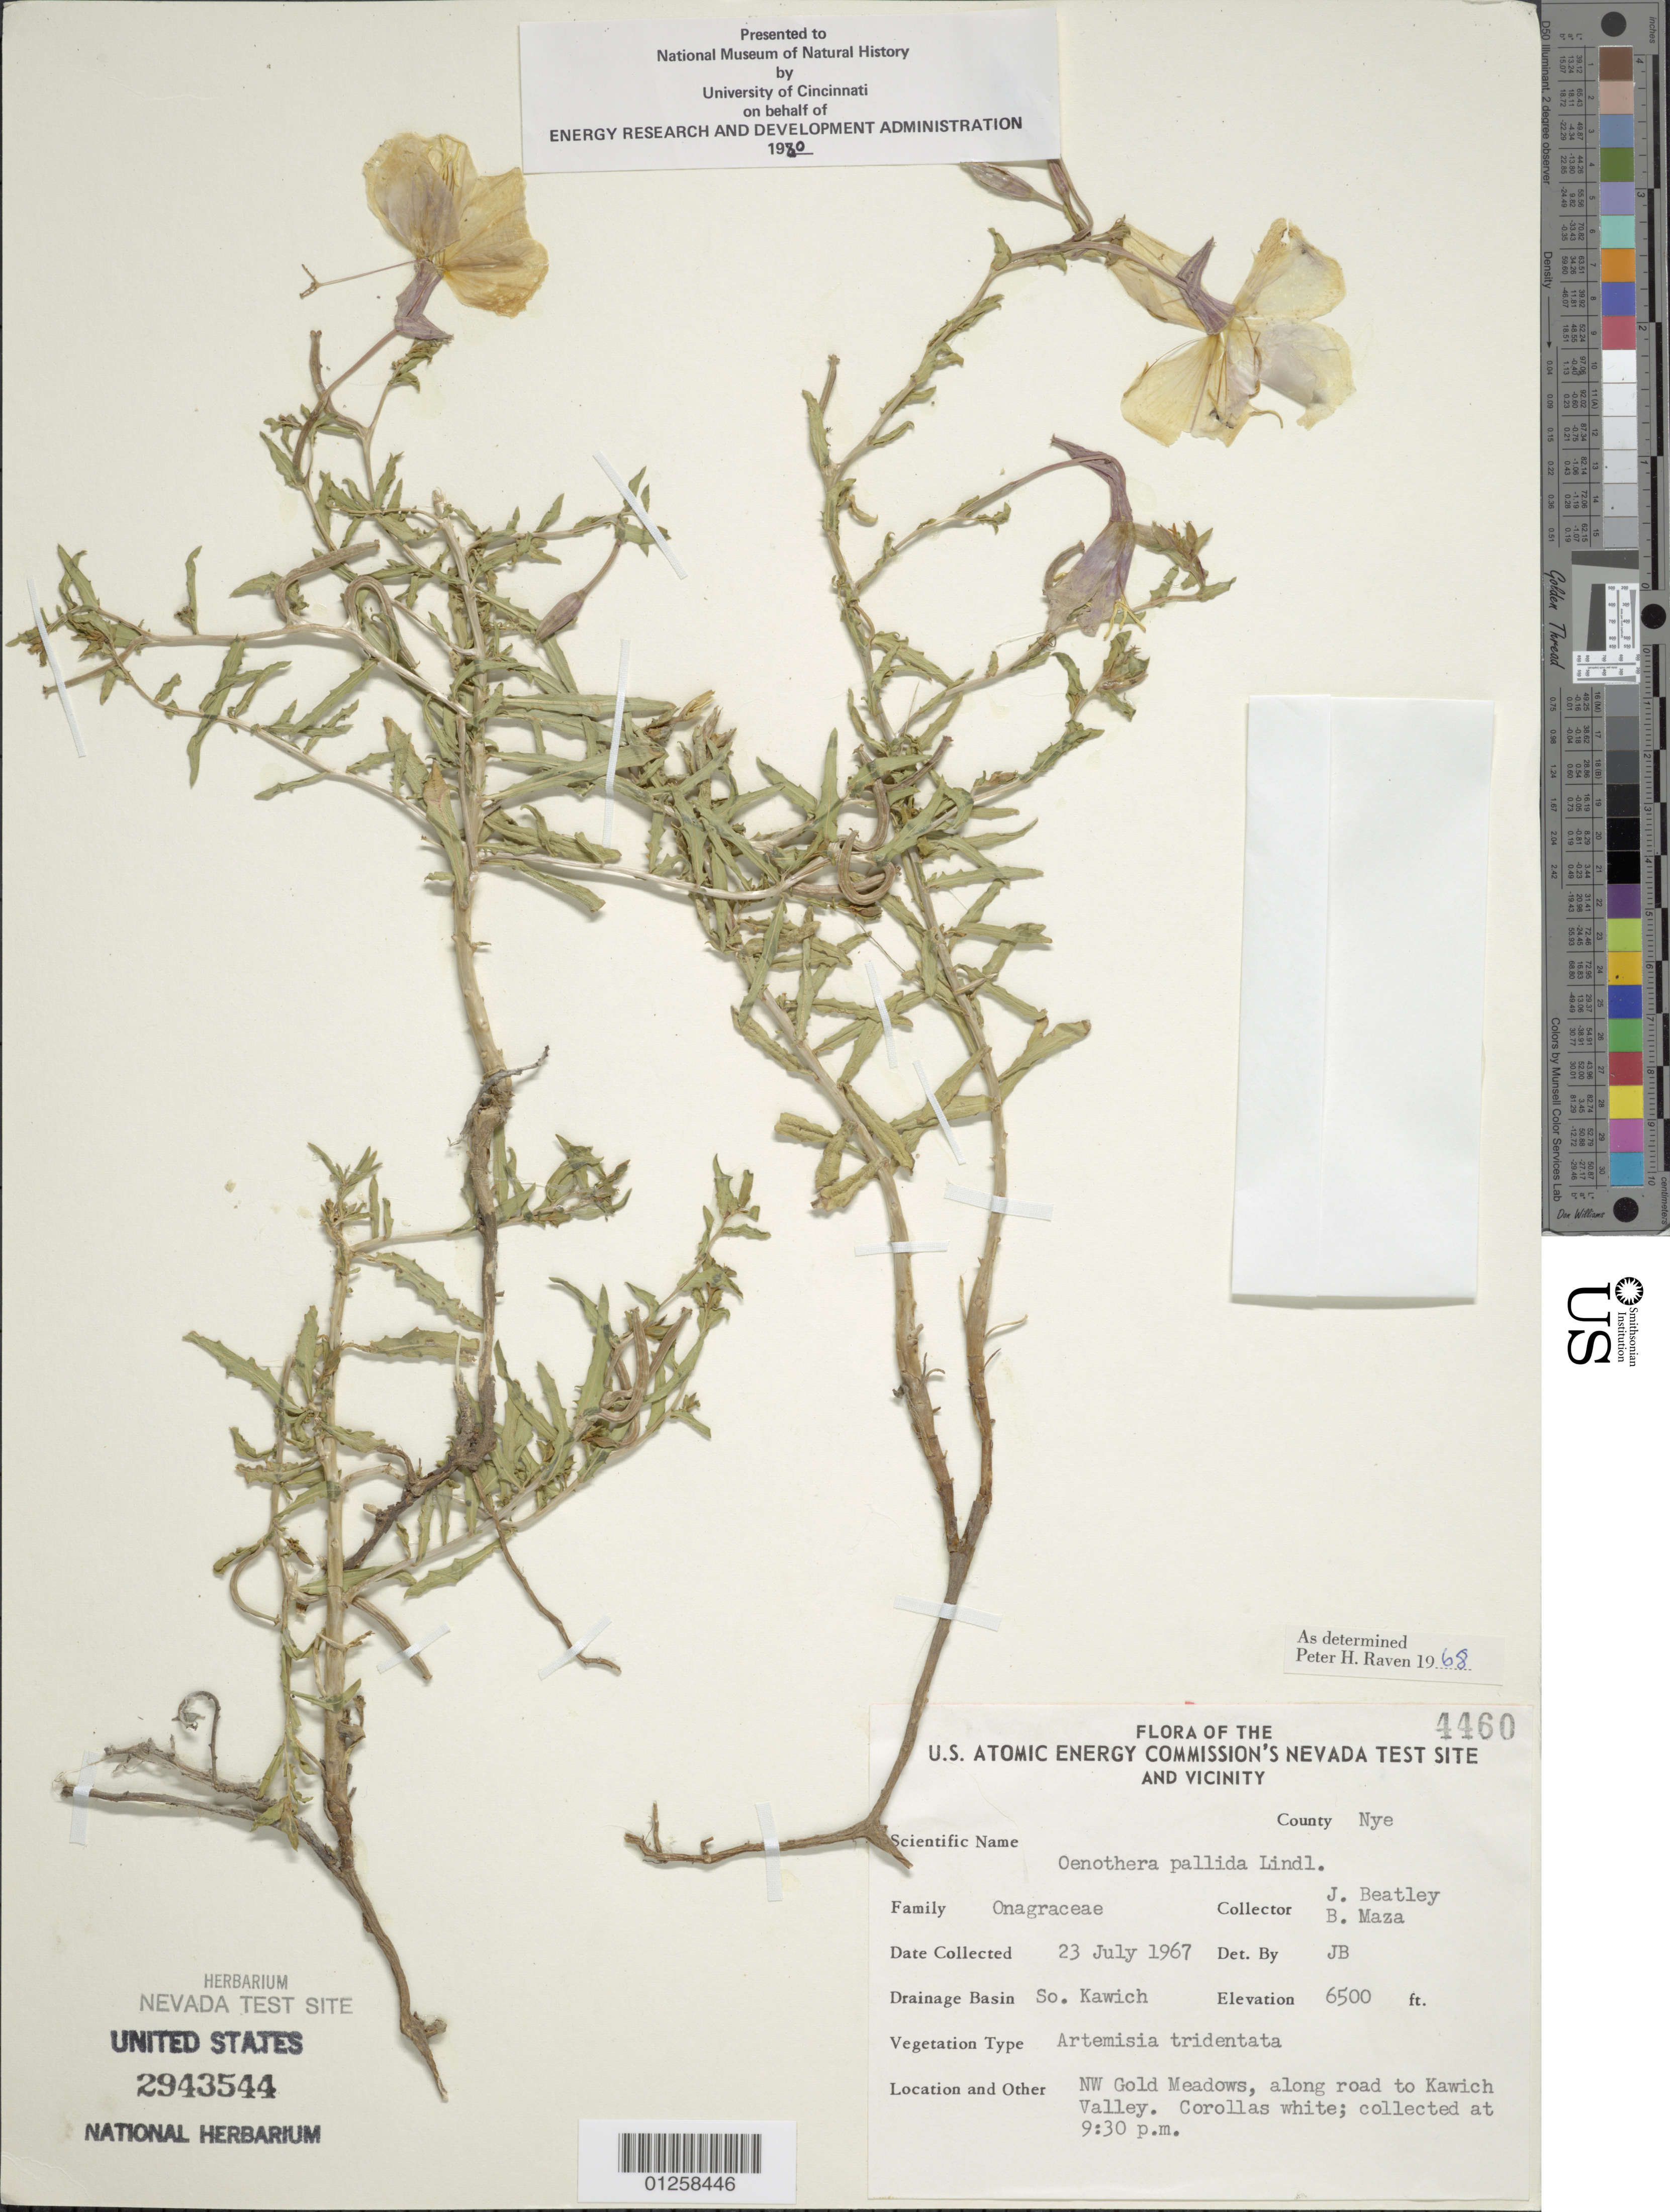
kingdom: Plantae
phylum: Tracheophyta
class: Magnoliopsida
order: Myrtales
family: Onagraceae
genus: Oenothera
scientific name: Oenothera pallida subsp. pallida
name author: Lindl.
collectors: J. C. Beatley & B. Maza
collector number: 4460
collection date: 1967-07-23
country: United States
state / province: Nevada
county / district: Nye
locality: NW Gold Meadows, along road to Kawich Valley.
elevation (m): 1981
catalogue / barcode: US 2943544